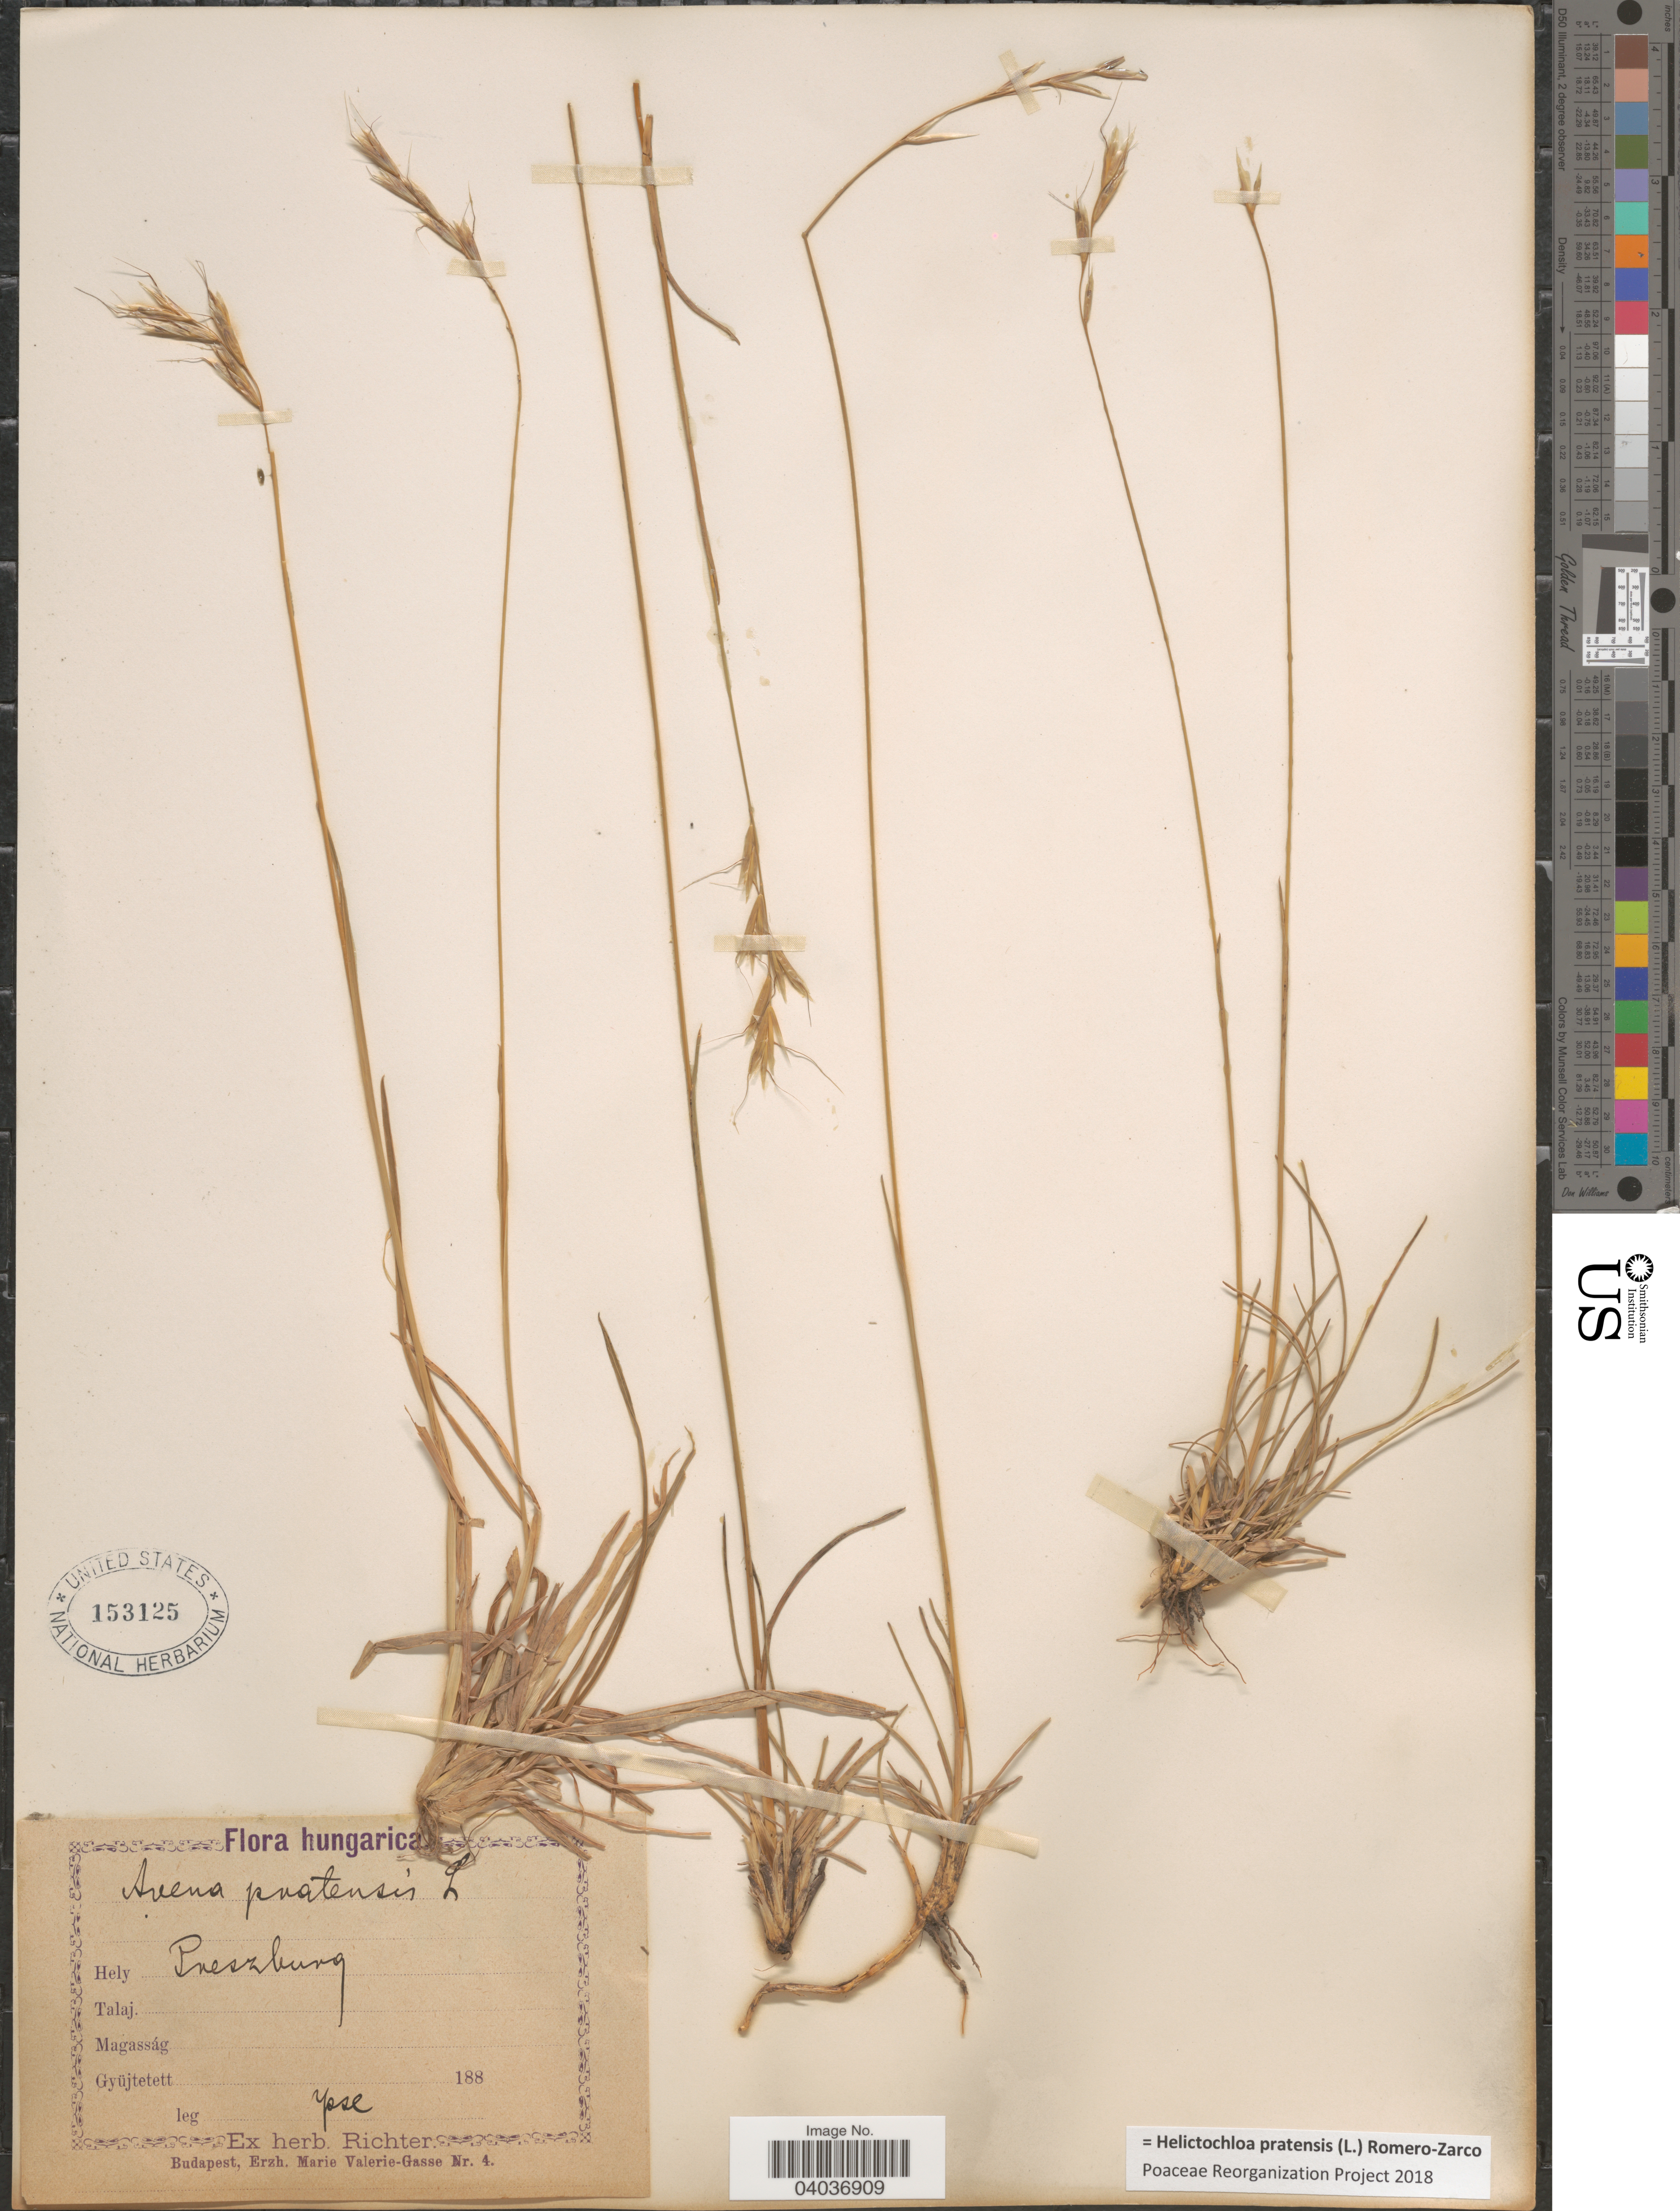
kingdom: Plantae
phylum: Tracheophyta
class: Liliopsida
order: Poales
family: Poaceae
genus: Helictochloa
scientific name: Helictochloa pratensis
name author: (L.) Romero-Zarco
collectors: -- Richter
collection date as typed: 188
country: Hungary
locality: Hungarica. Prezburg.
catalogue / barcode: US 153125